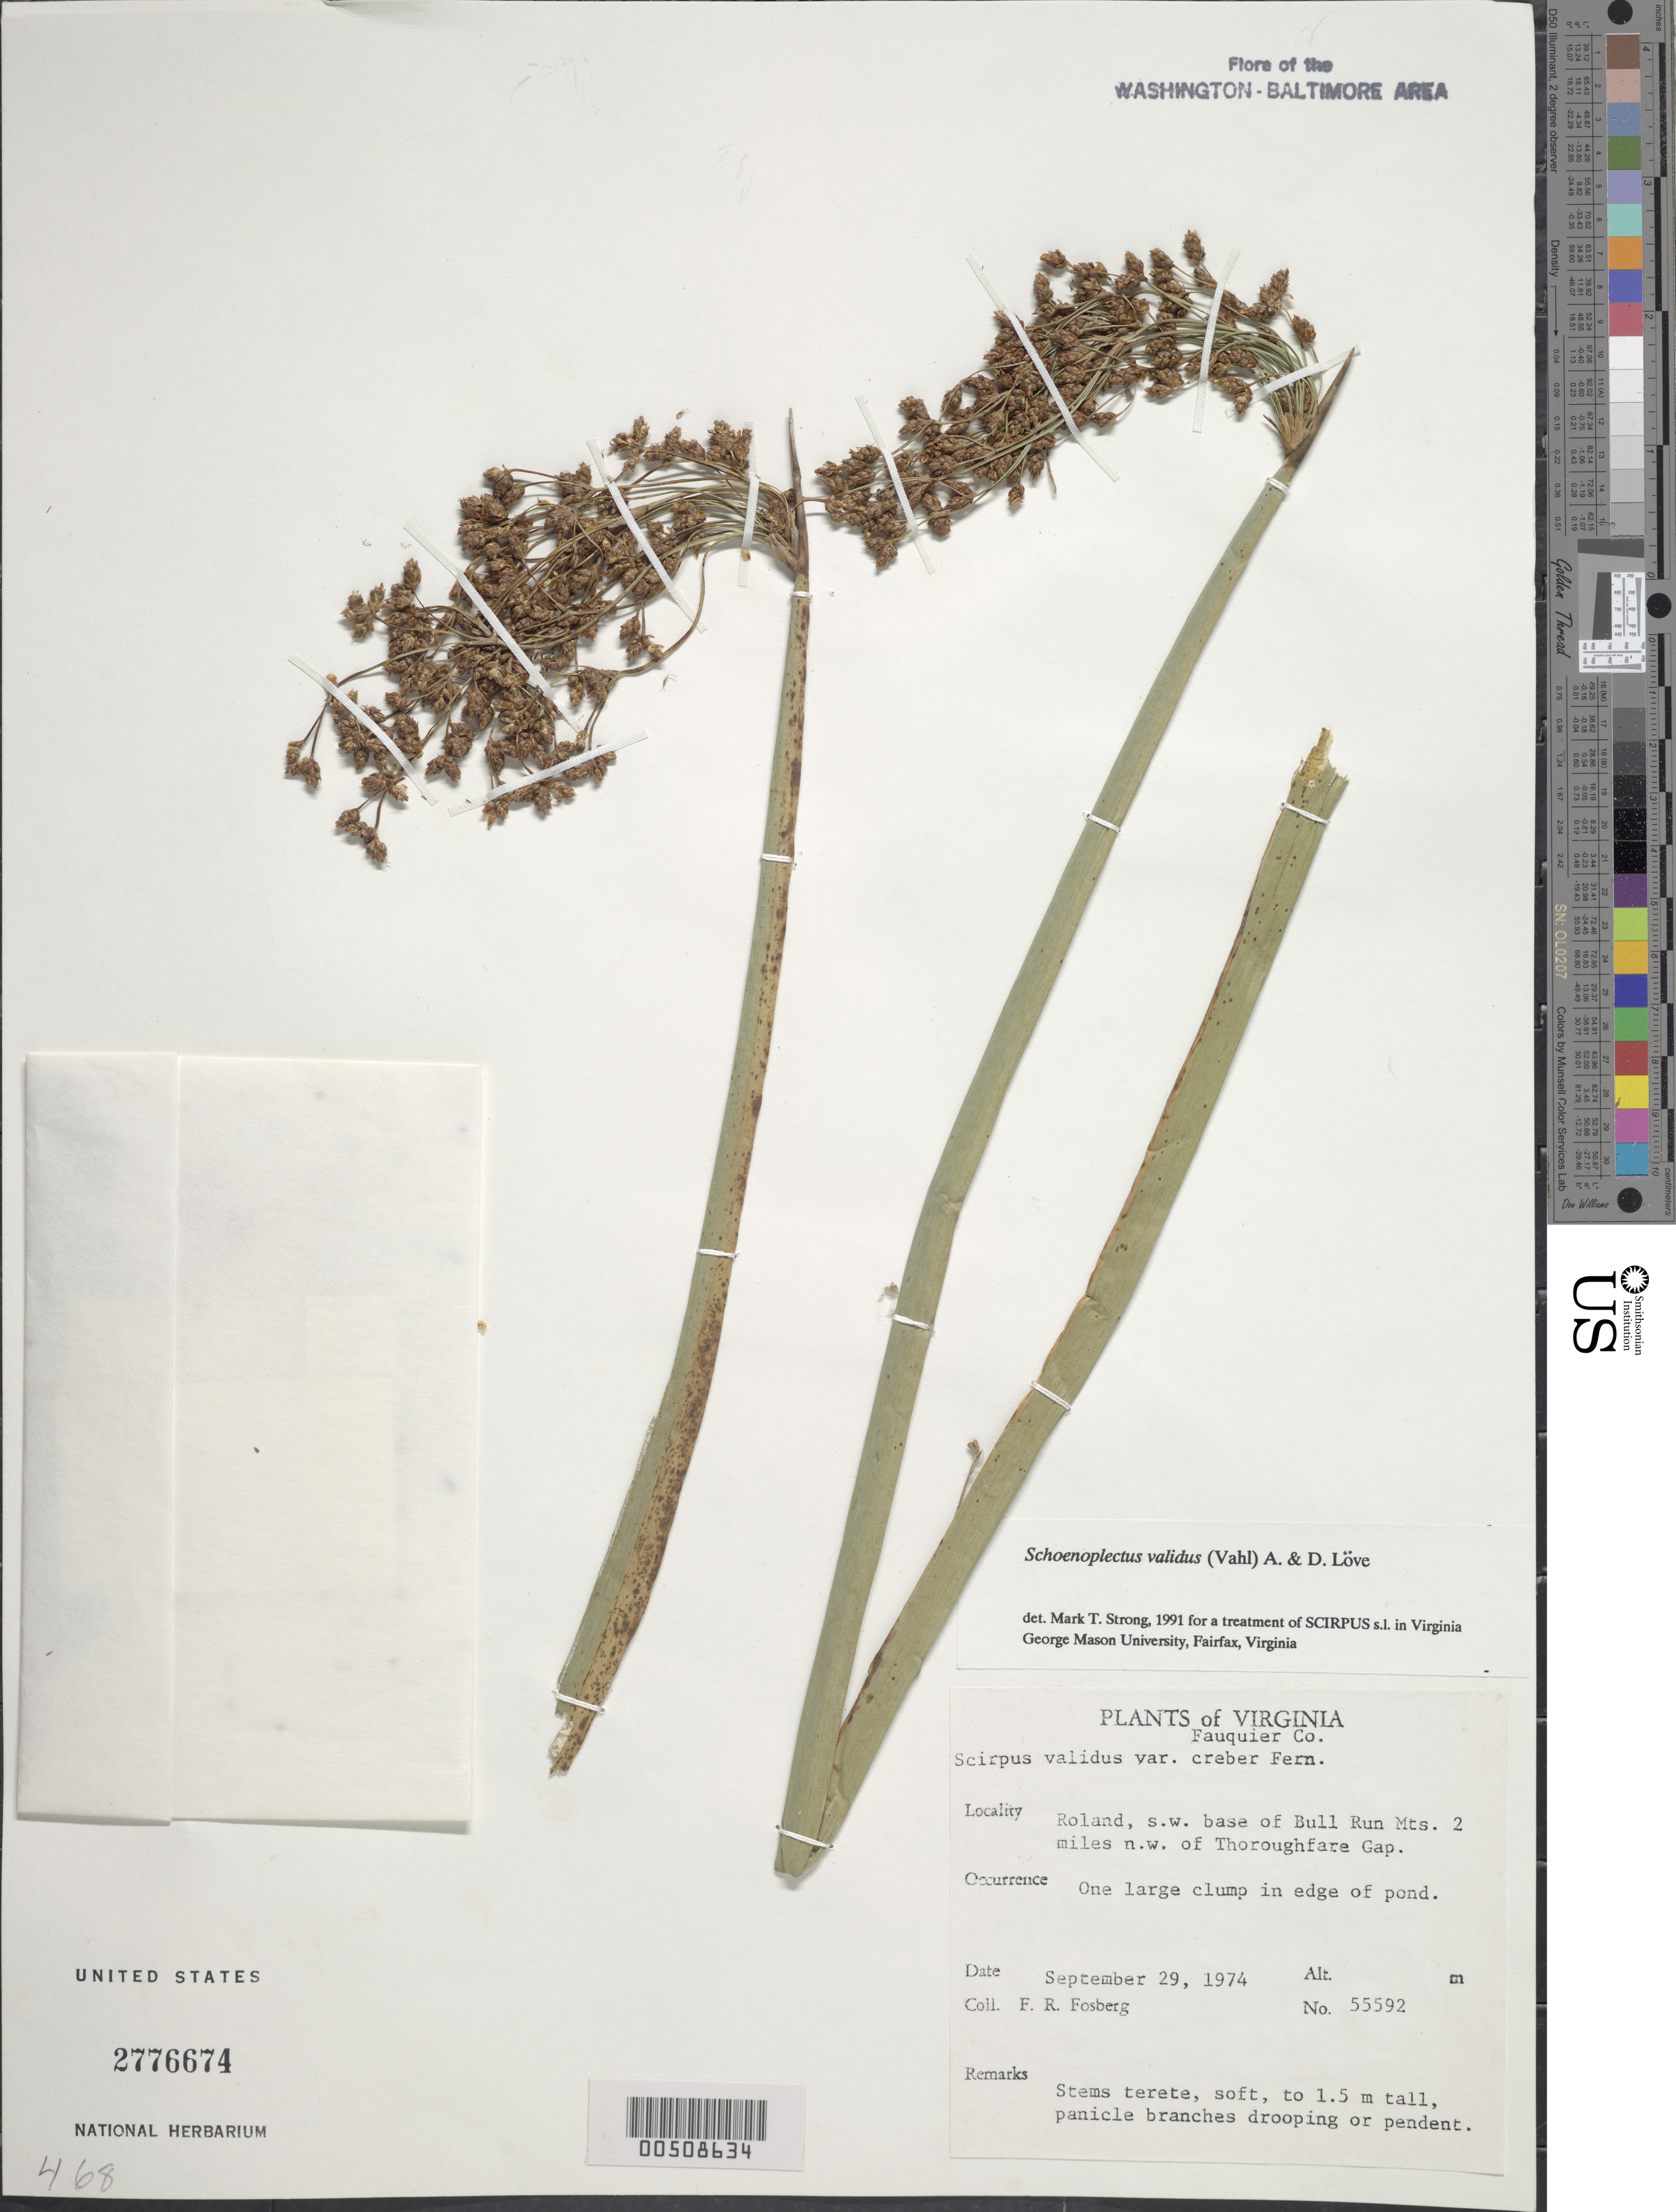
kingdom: Plantae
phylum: Tracheophyta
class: Liliopsida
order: Poales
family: Cyperaceae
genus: Schoenoplectus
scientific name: Schoenoplectus validus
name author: (Vahl) Á. Löve & D. Löve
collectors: F. R. Fosberg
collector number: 55592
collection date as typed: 29 Sep 1974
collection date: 1974-09-29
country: United States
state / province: Virginia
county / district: Fauquier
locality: Roland, SW of Bull Run Mts, NW of Thorofare Gap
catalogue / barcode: US 2776674